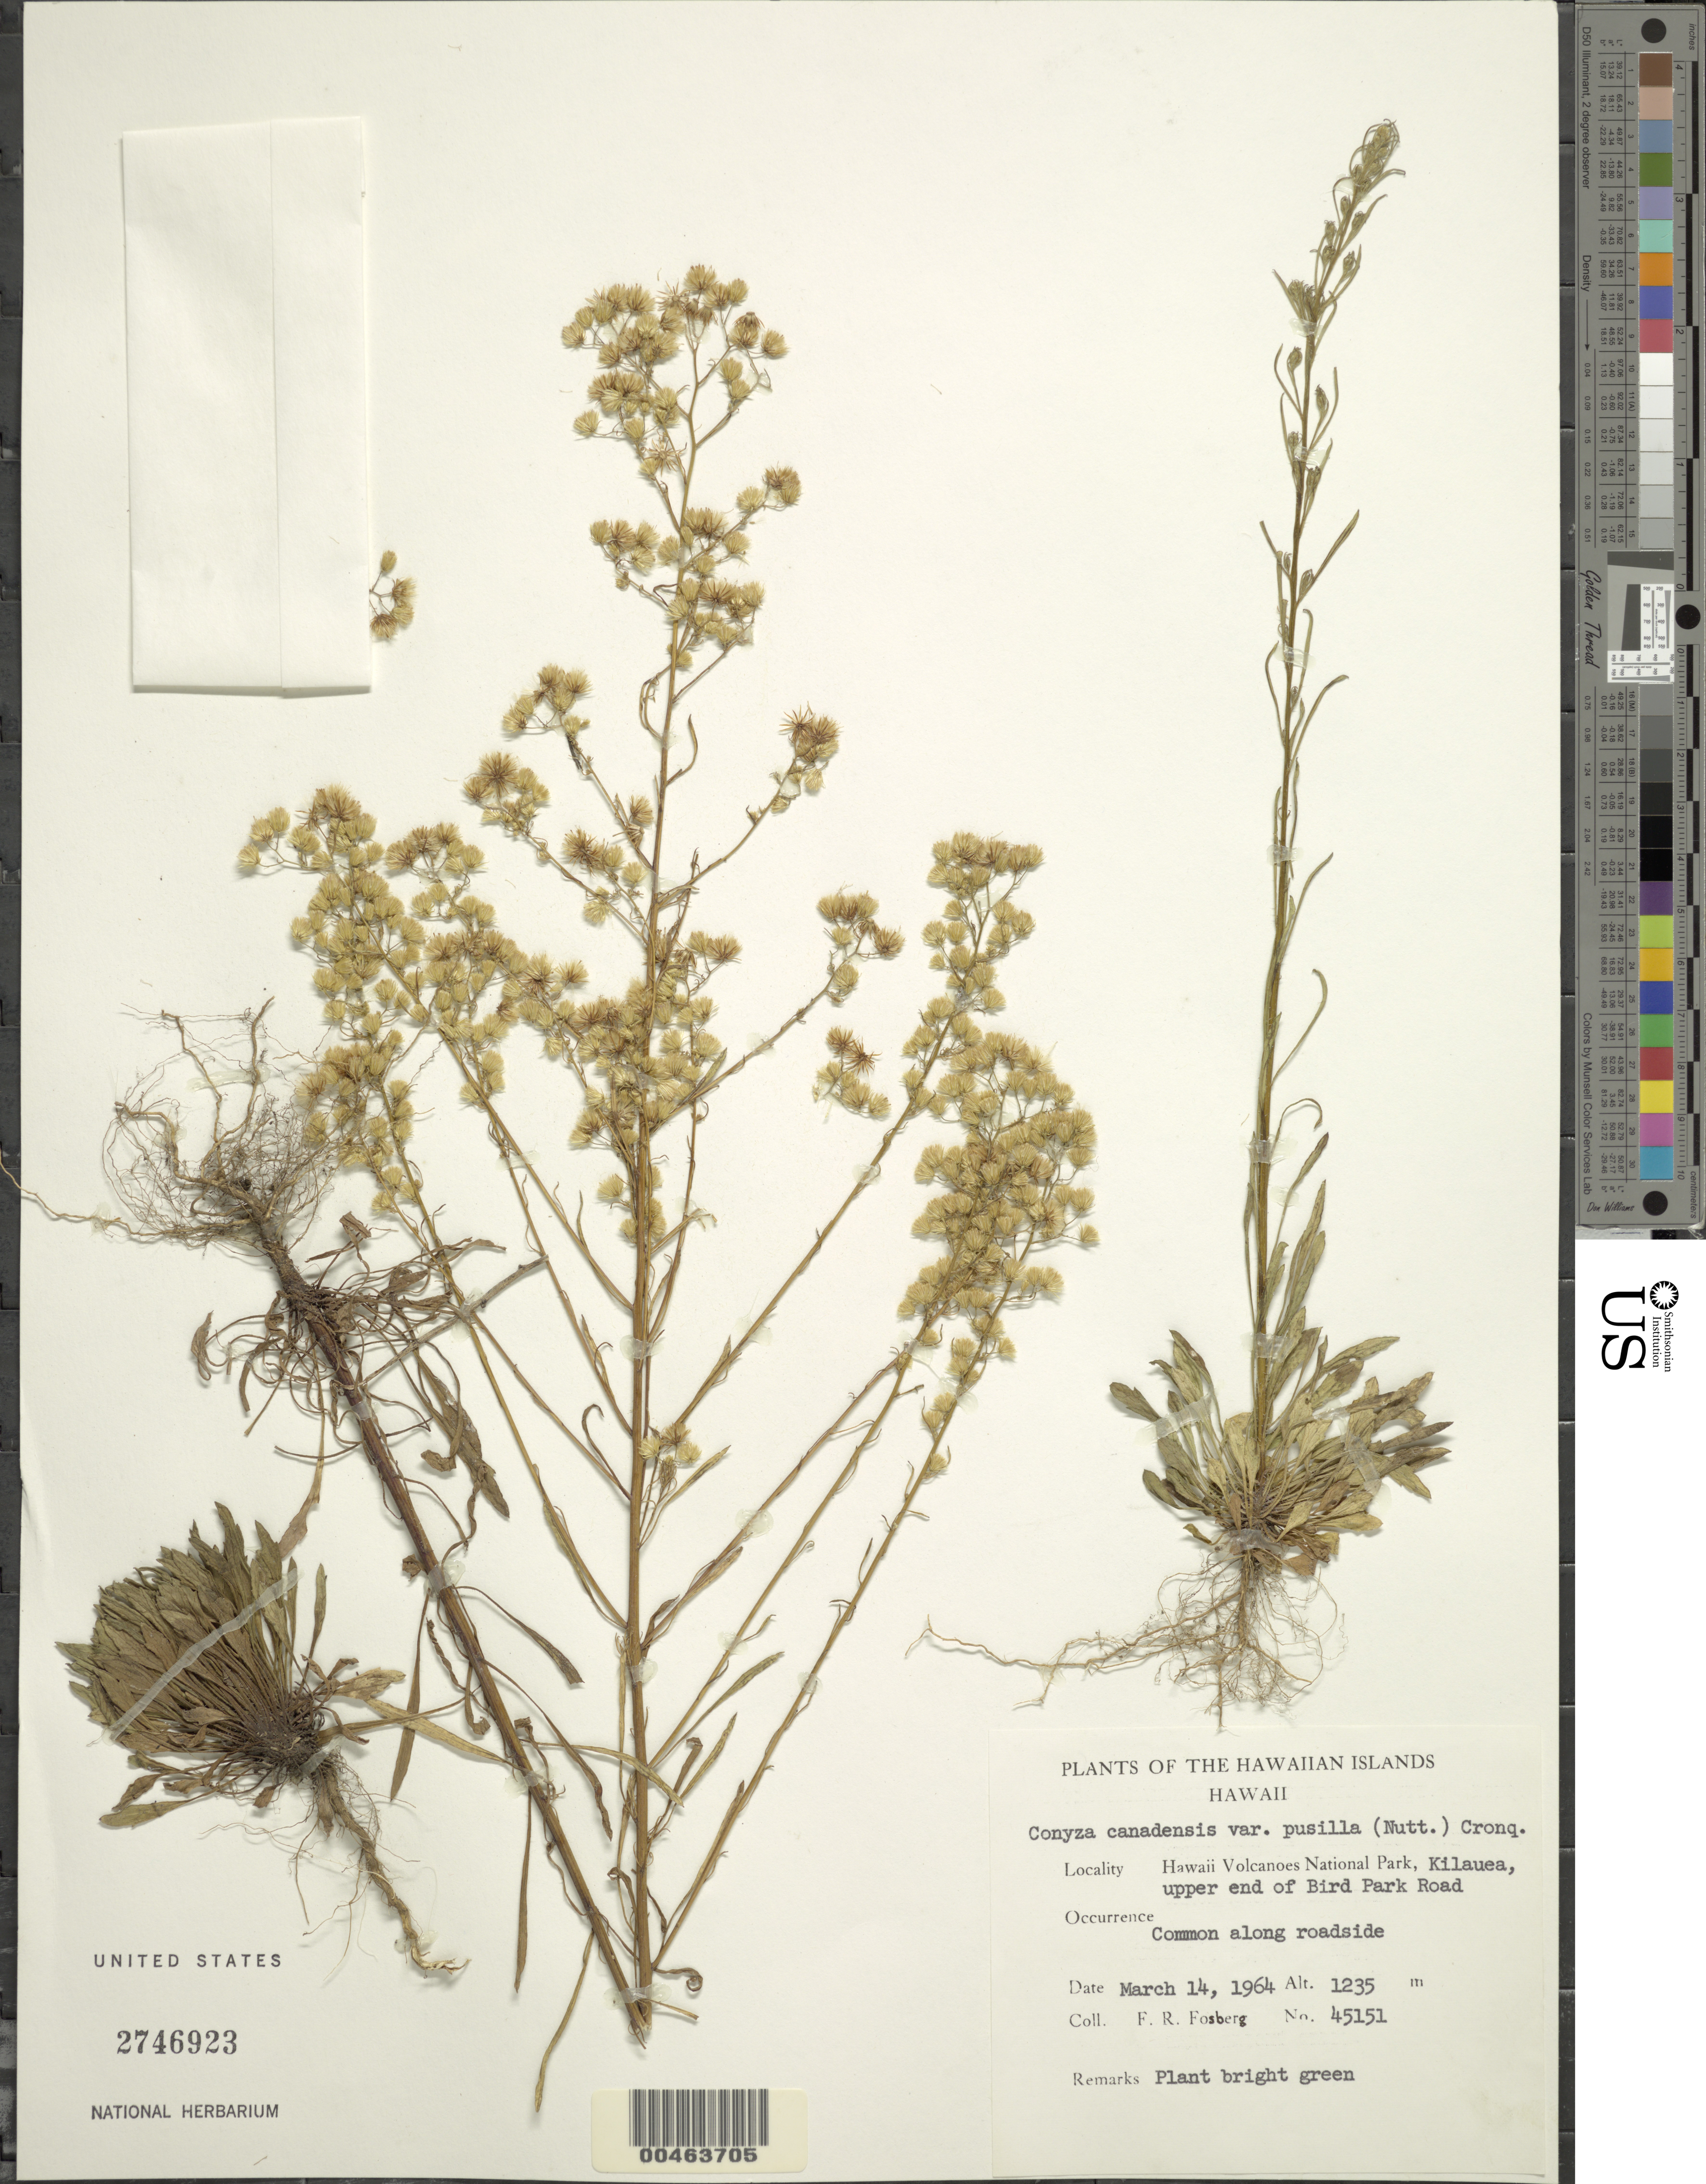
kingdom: Plantae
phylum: Tracheophyta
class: Magnoliopsida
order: Asterales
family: Asteraceae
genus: Erigeron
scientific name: Erigeron canadensis var. pusillus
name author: (Nutt.) Bolvin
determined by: Wagner, W. L., (BOT), Smithsonian Institution - National Museum of Natural History (UNITED STATES)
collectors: F. R. Fosberg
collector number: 45151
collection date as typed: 14 Mar 1964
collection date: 1964-03-14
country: United States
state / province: Hawaii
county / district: Hawaii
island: Hawaii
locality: Hawaii Volcanoes National Park, Kilauea, upper end of Bird Park Road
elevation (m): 1235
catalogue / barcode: US 2746923